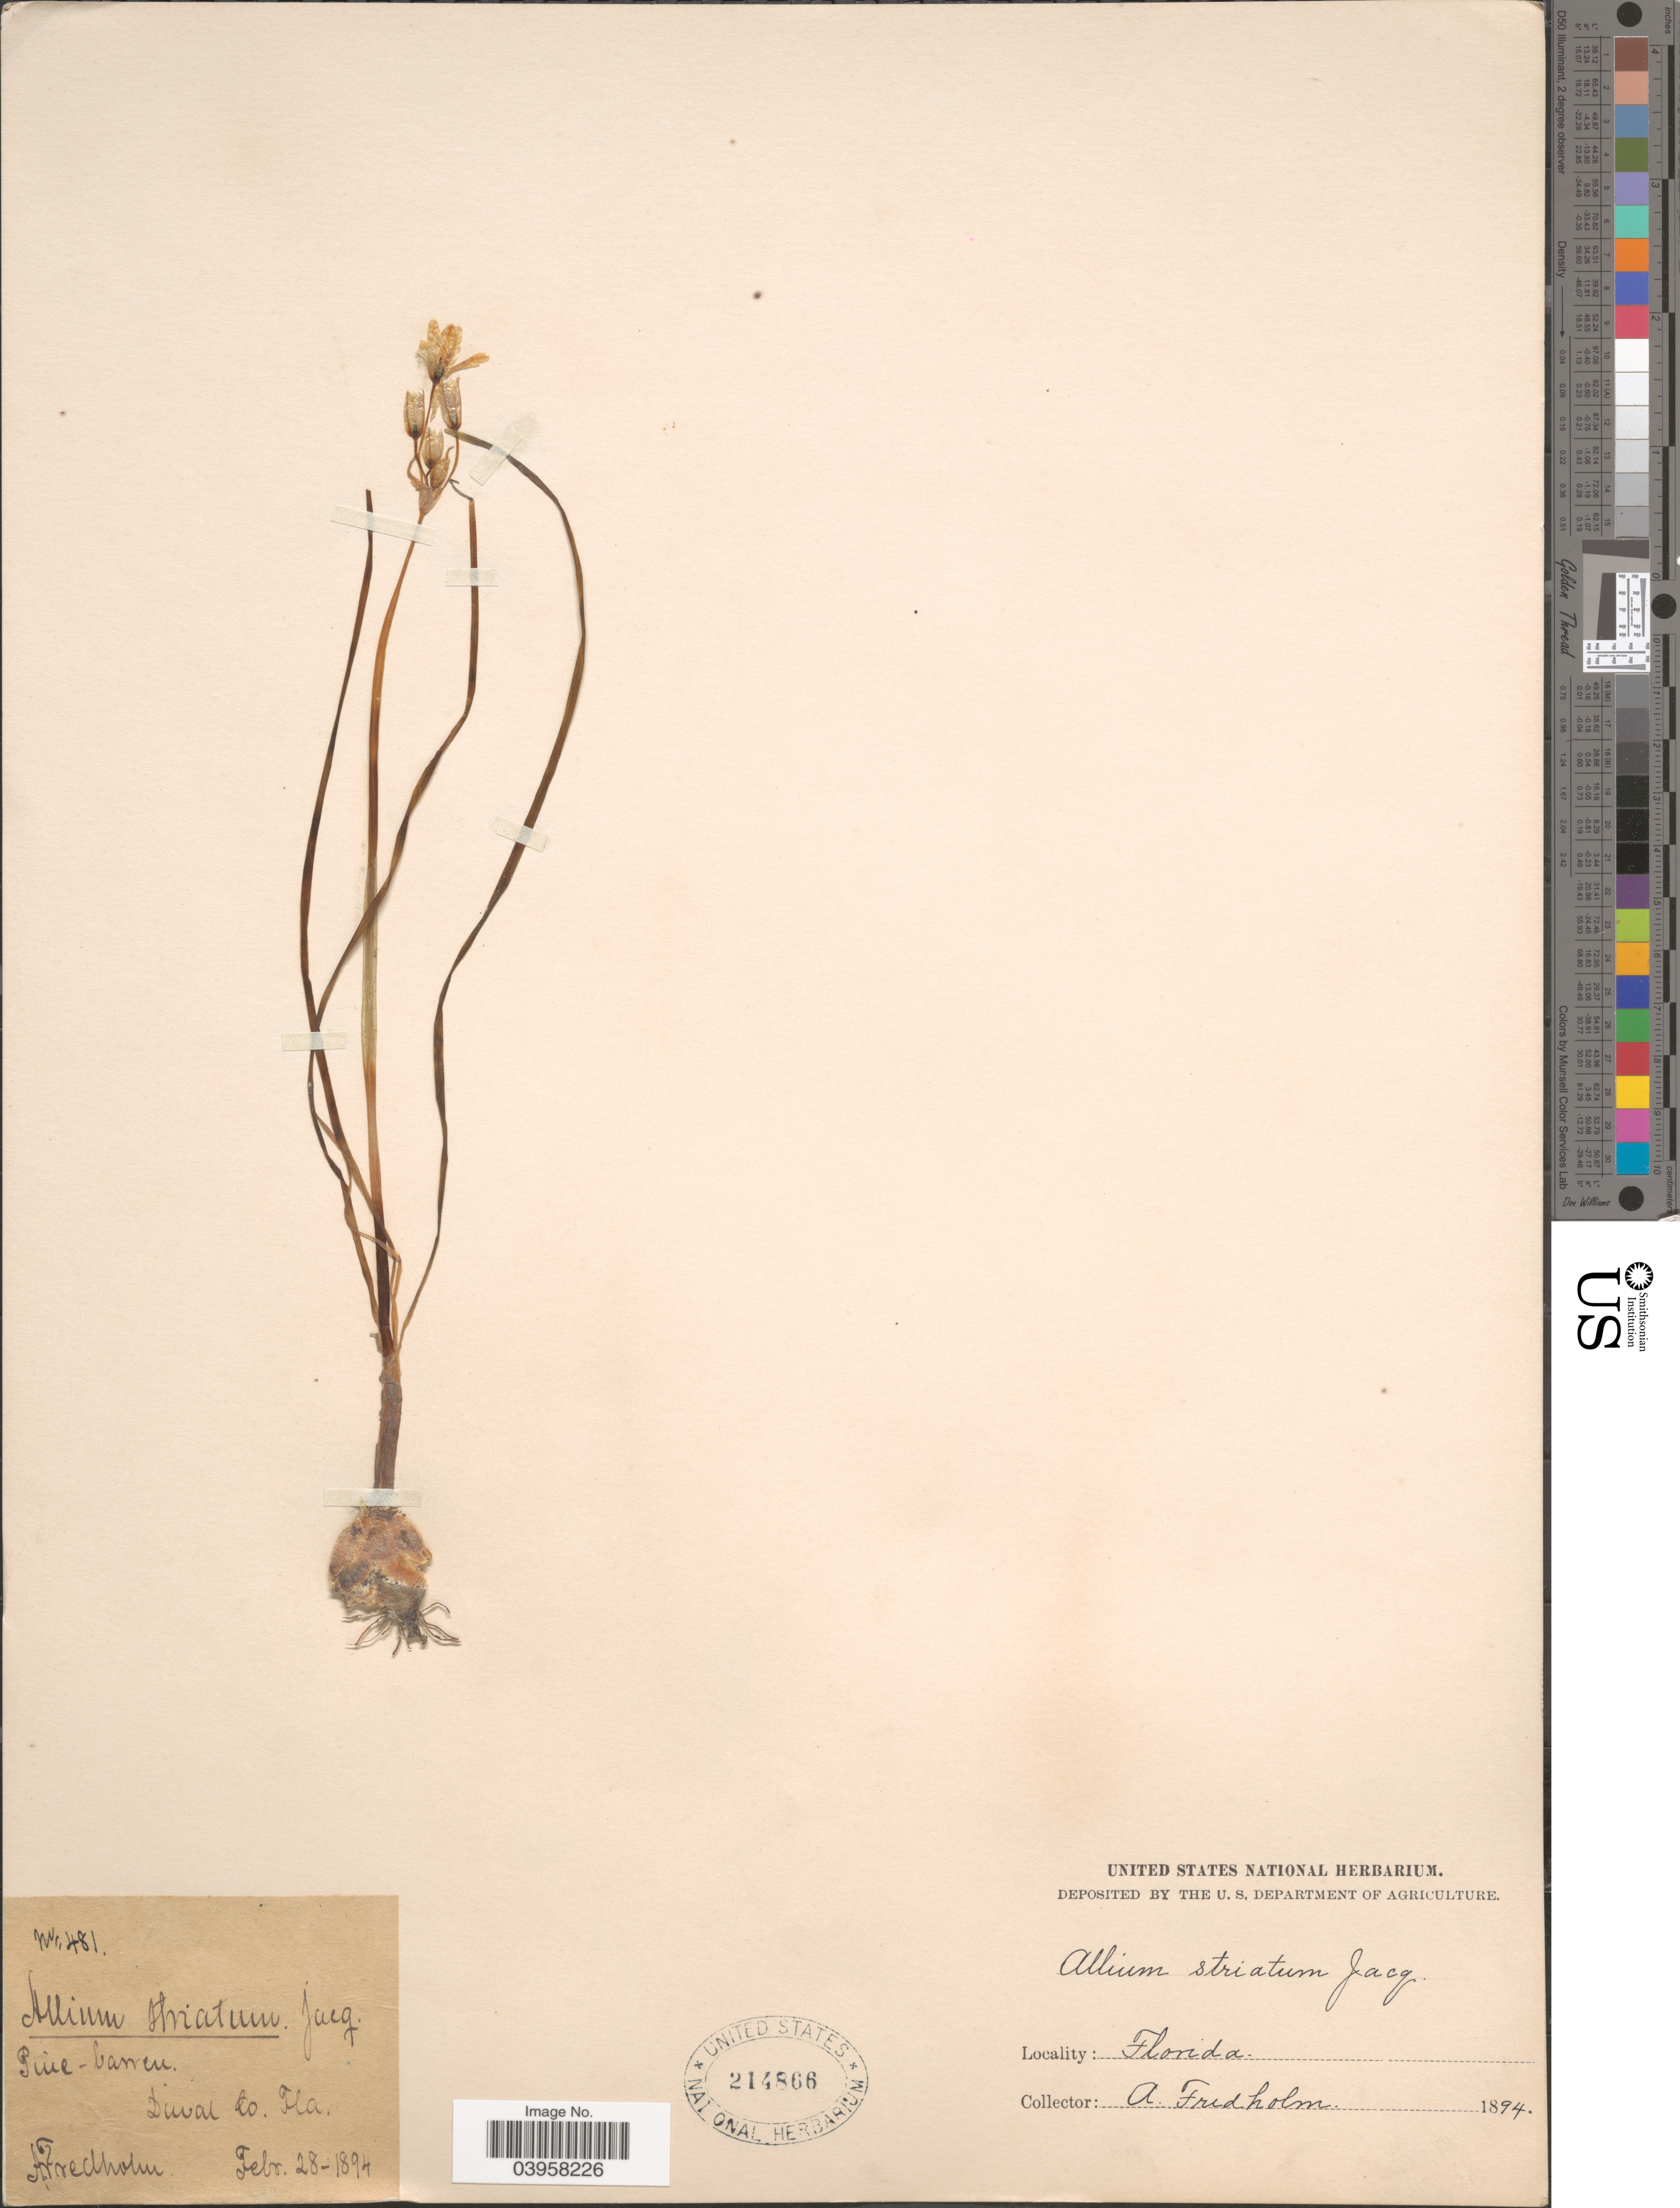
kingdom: Plantae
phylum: Tracheophyta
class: Liliopsida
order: Asparagales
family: Amaryllidaceae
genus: Nothoscordum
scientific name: Nothoscordum bivalve var. bivalve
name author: (L.) Britton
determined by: Strong, Mark T., (BOT), Smithsonian Institution - National Museum of Natural History (UNITED STATES)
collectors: A. Fredholm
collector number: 481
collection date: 1894-02-28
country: United States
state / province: Florida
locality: Pine-barren. Duval Co.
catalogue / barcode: US 214866